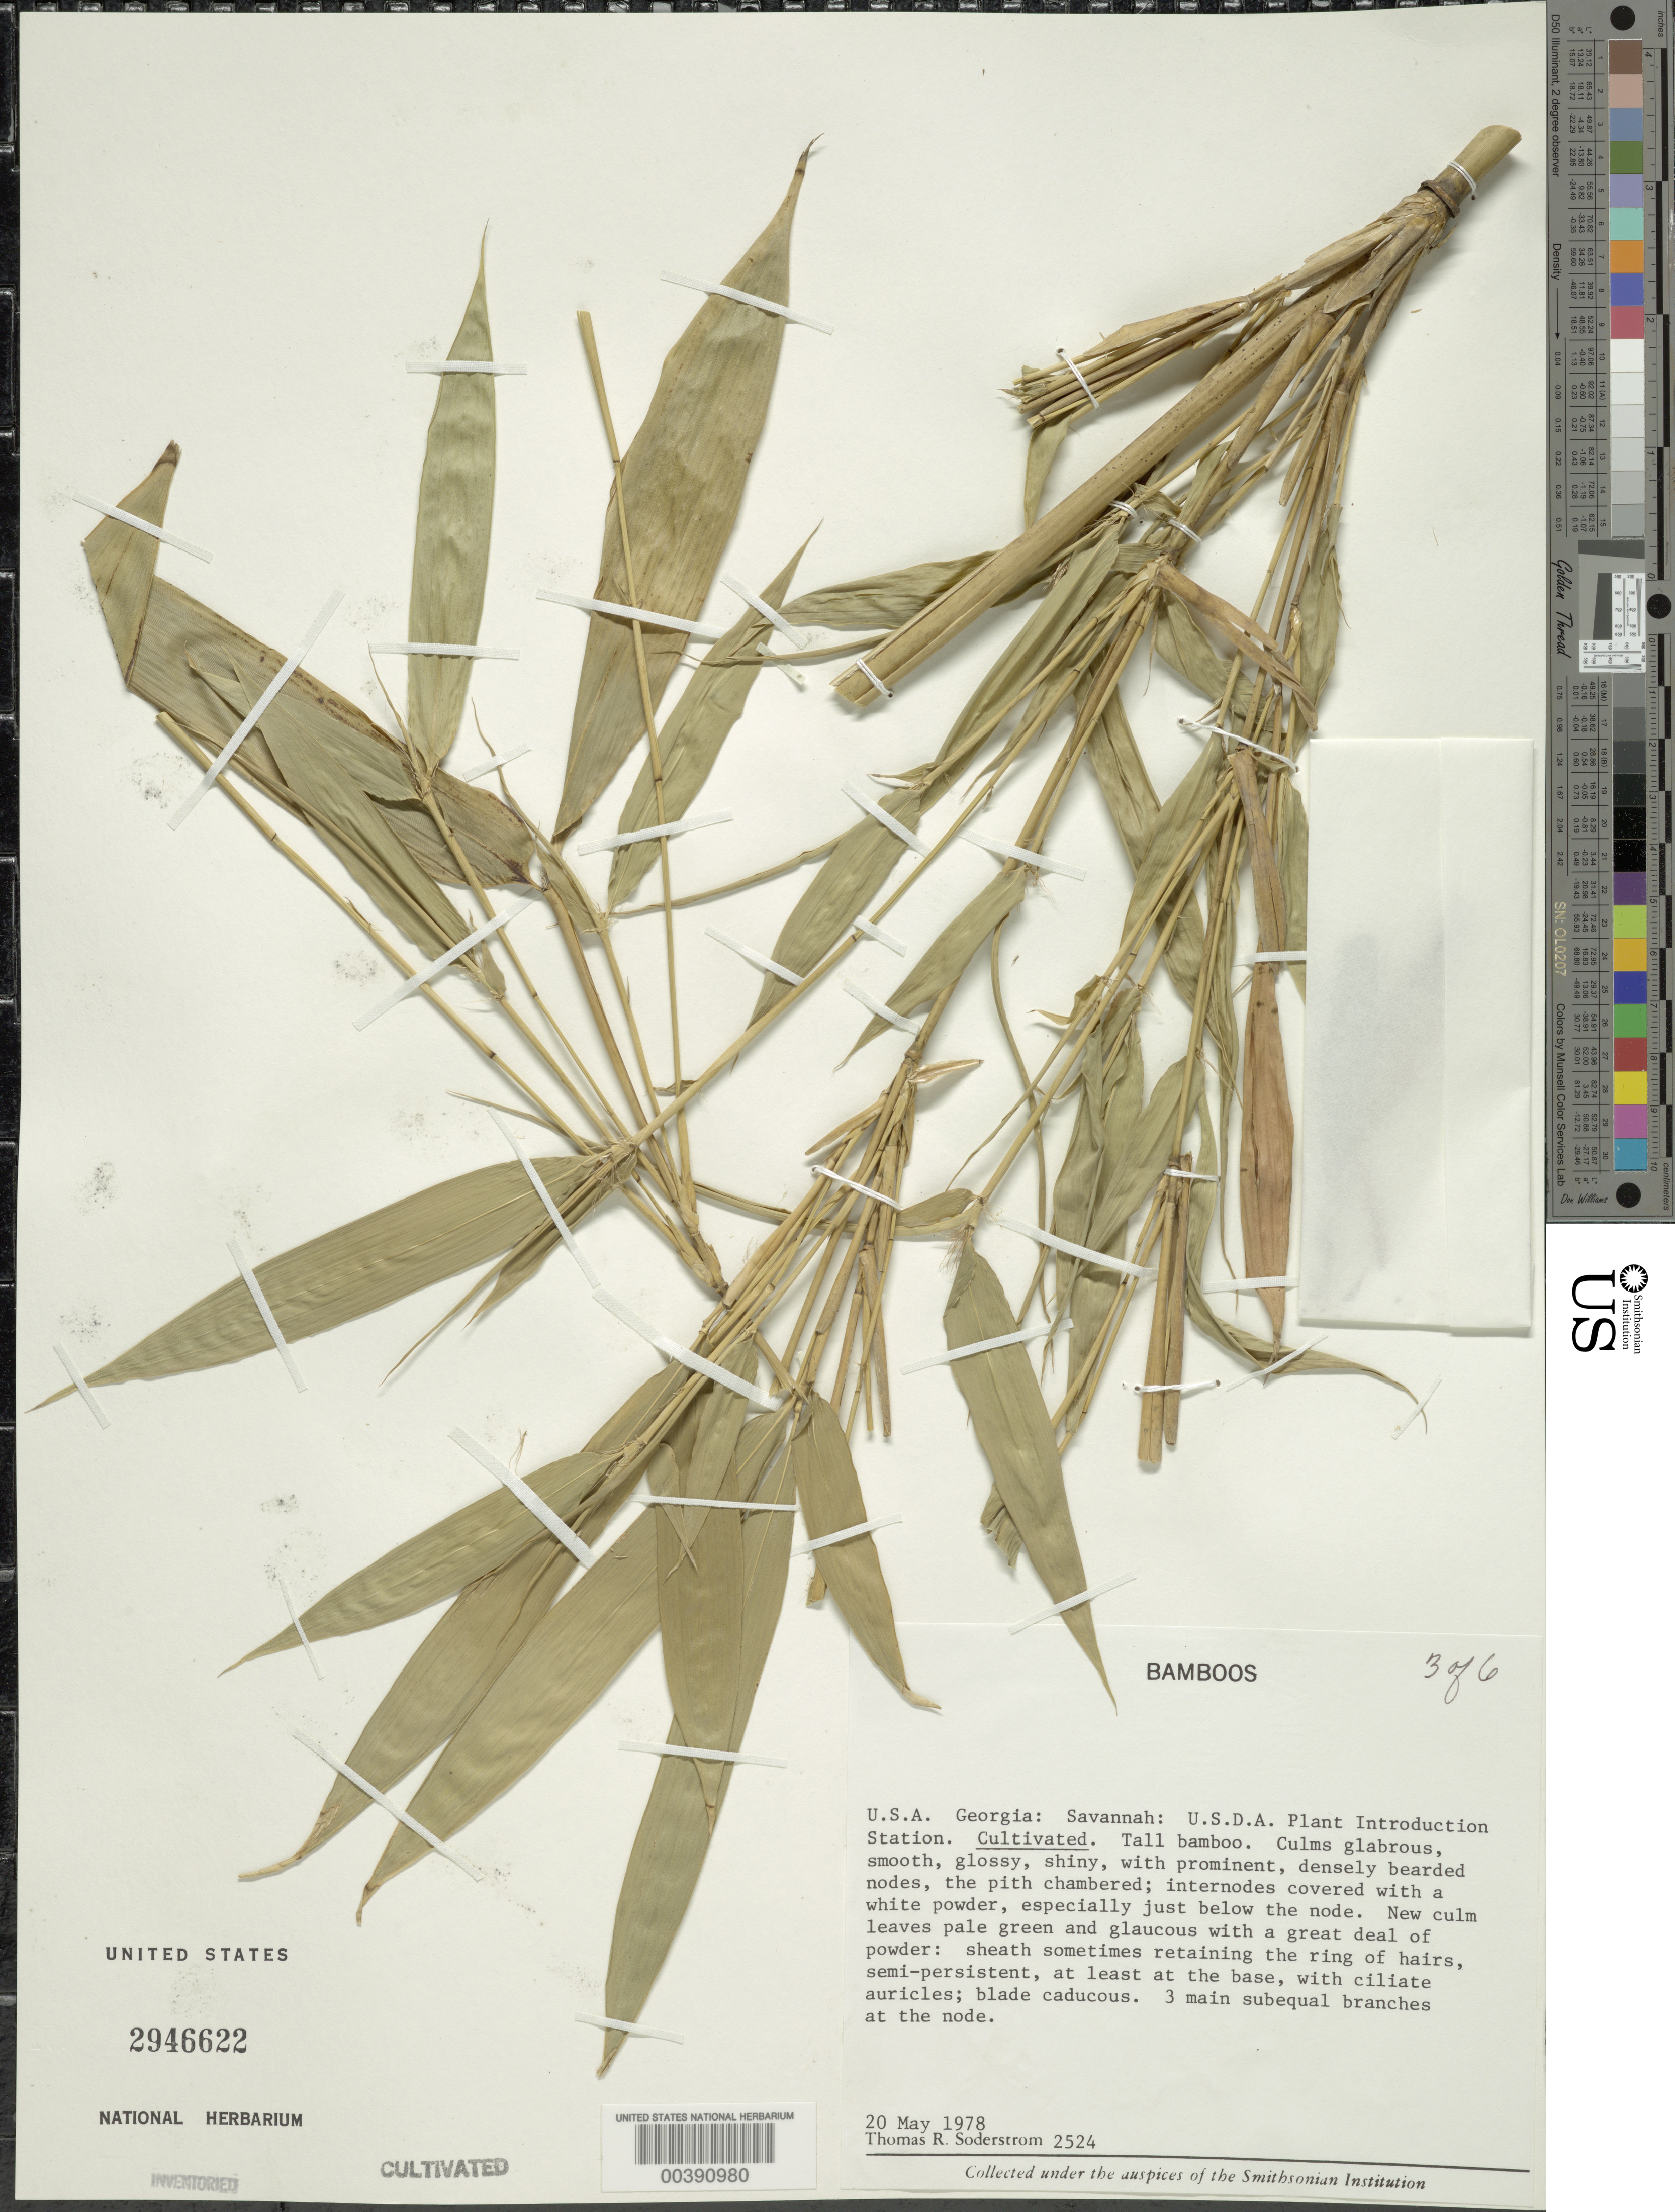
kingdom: Plantae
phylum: Tracheophyta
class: Liliopsida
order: Poales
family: Poaceae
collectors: T. R. Soderstrom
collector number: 2524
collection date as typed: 20 May 1978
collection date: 1978-05-20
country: United States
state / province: Georgia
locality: Savannah, barbour lathroup pi garden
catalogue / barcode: US 2946622